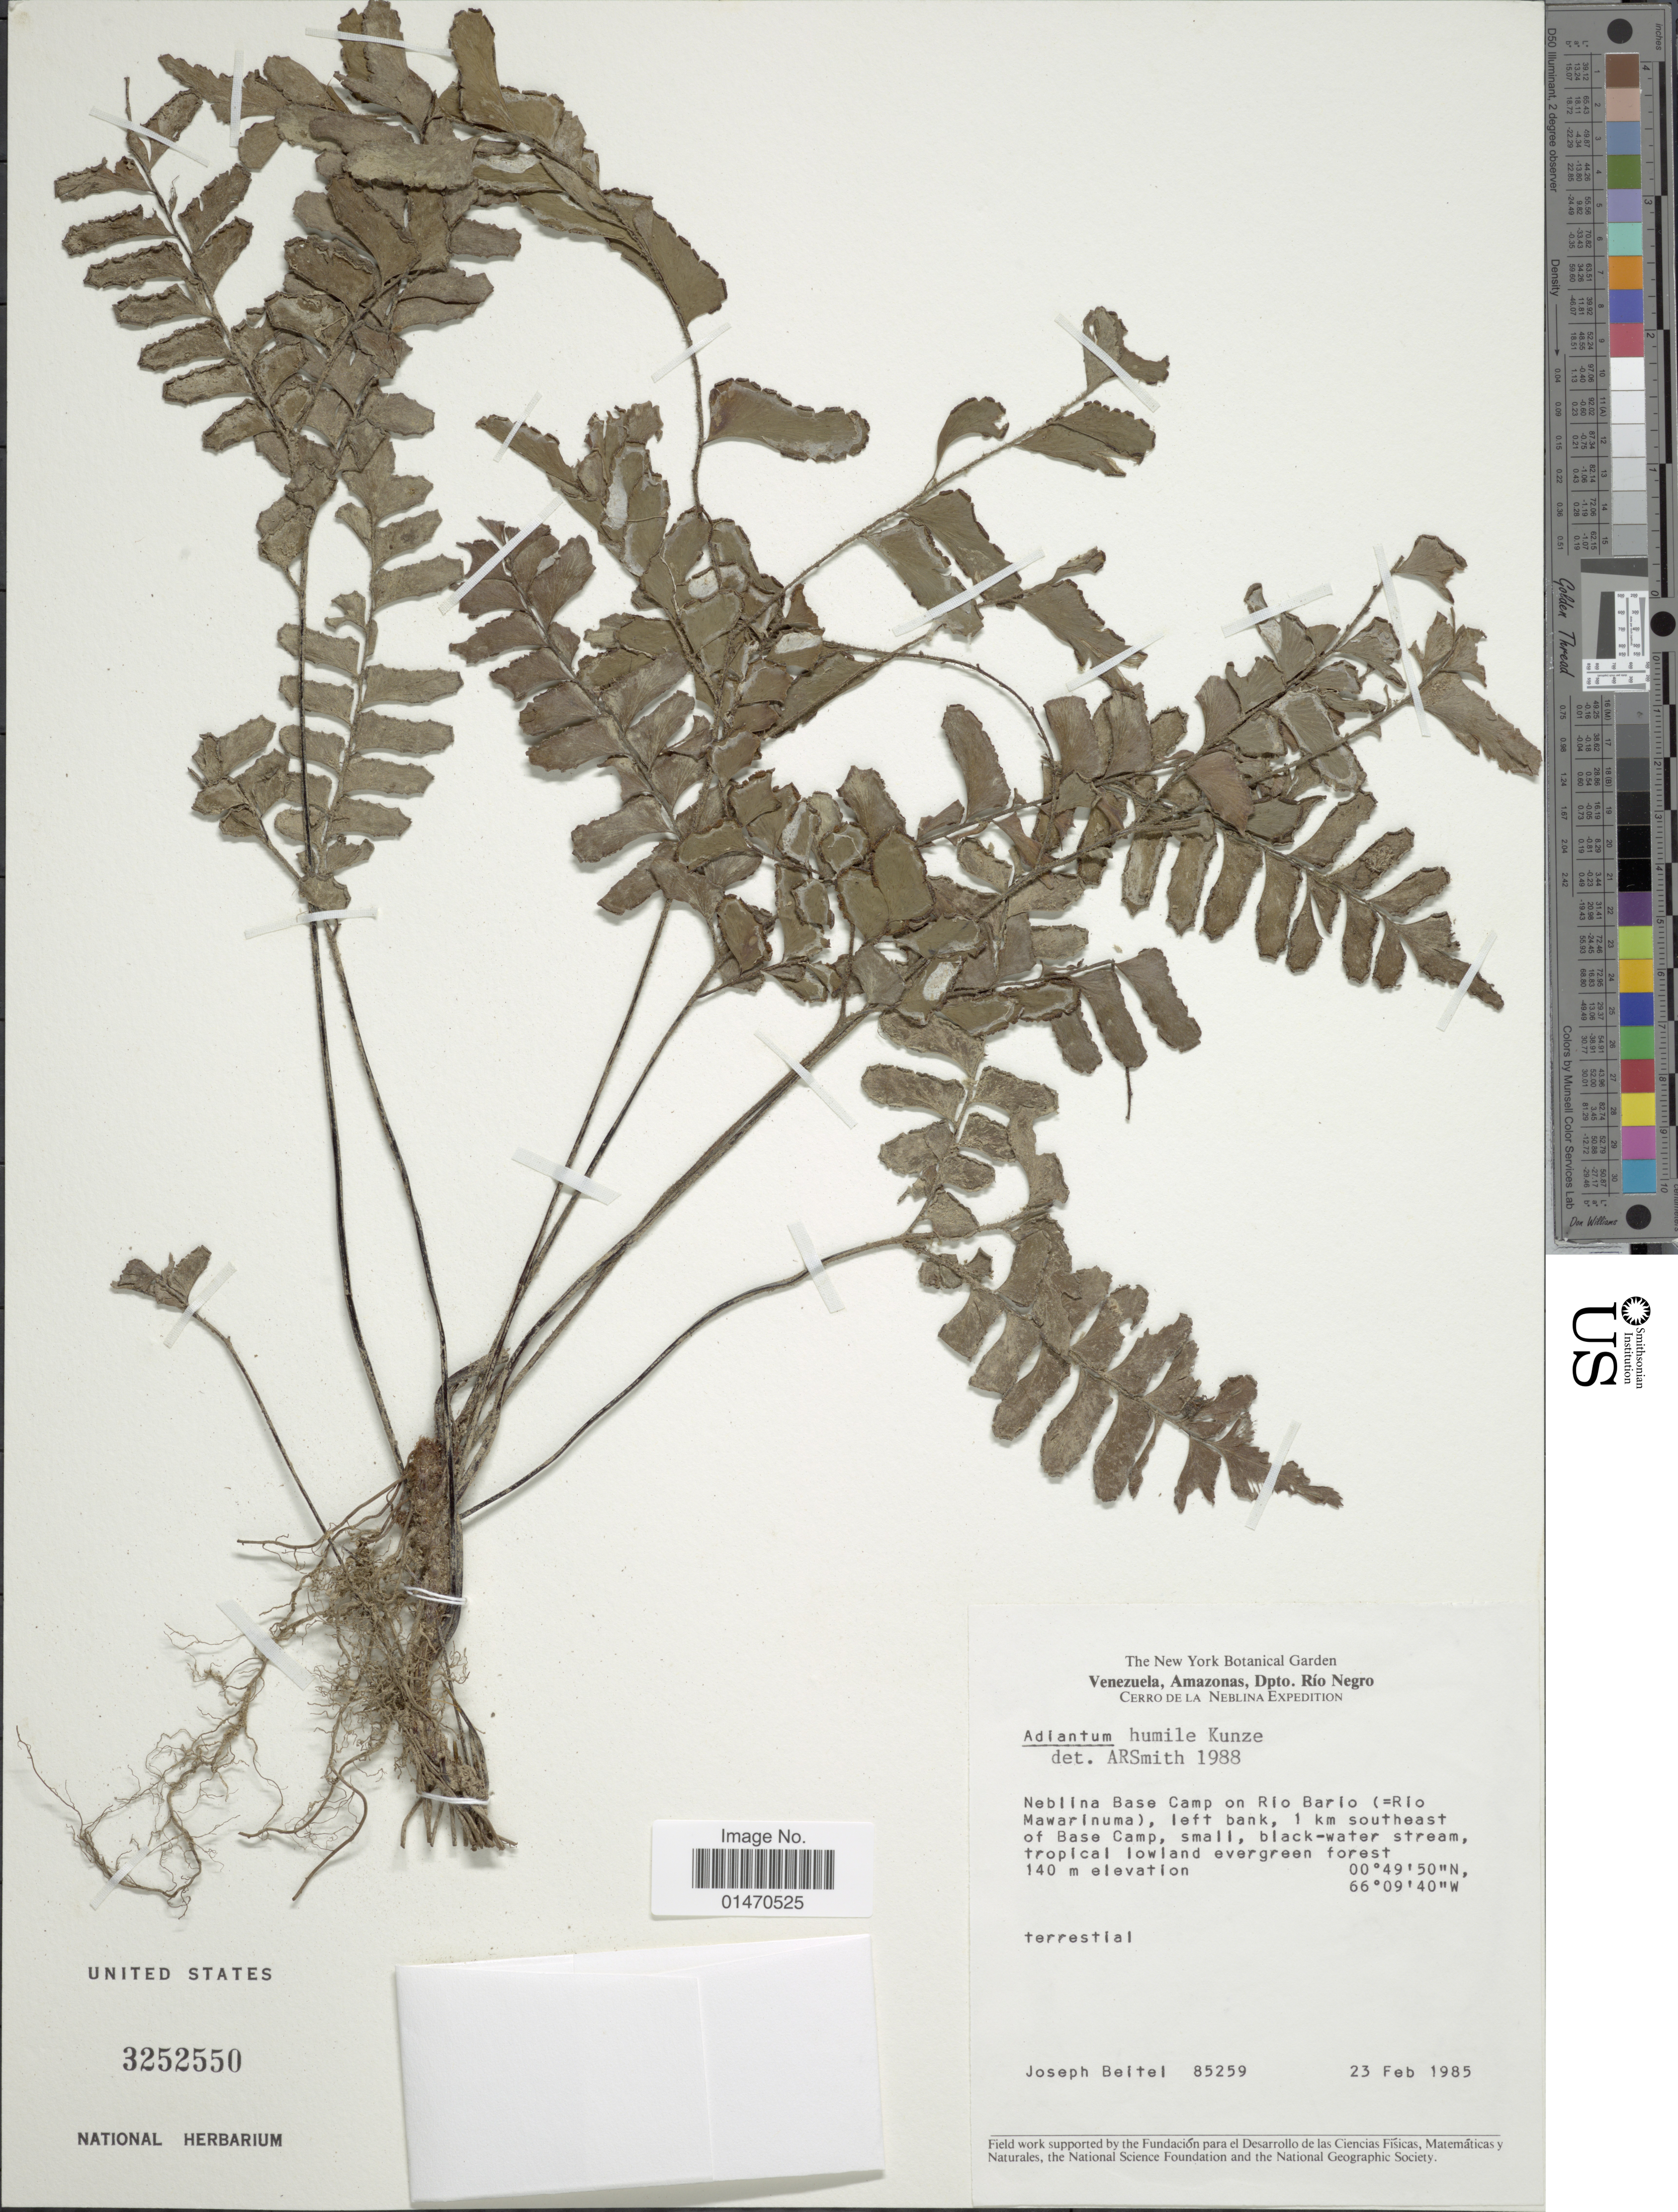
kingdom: Plantae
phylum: Tracheophyta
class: Polypodiopsida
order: Polypodiales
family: Pteridaceae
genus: Adiantum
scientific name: Adiantum killipii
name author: Maxon & Weath.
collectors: J. M. Beitel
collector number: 85259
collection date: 1985-02-23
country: Venezuela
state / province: Amazonas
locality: Amazonas, Dpto. Rio Negro, Cerro de la Neblina, neblina base camp on Rio Bario(Rio Mawarinuma), left bank , 1km southeast of Base camp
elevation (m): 140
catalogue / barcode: US 3252550